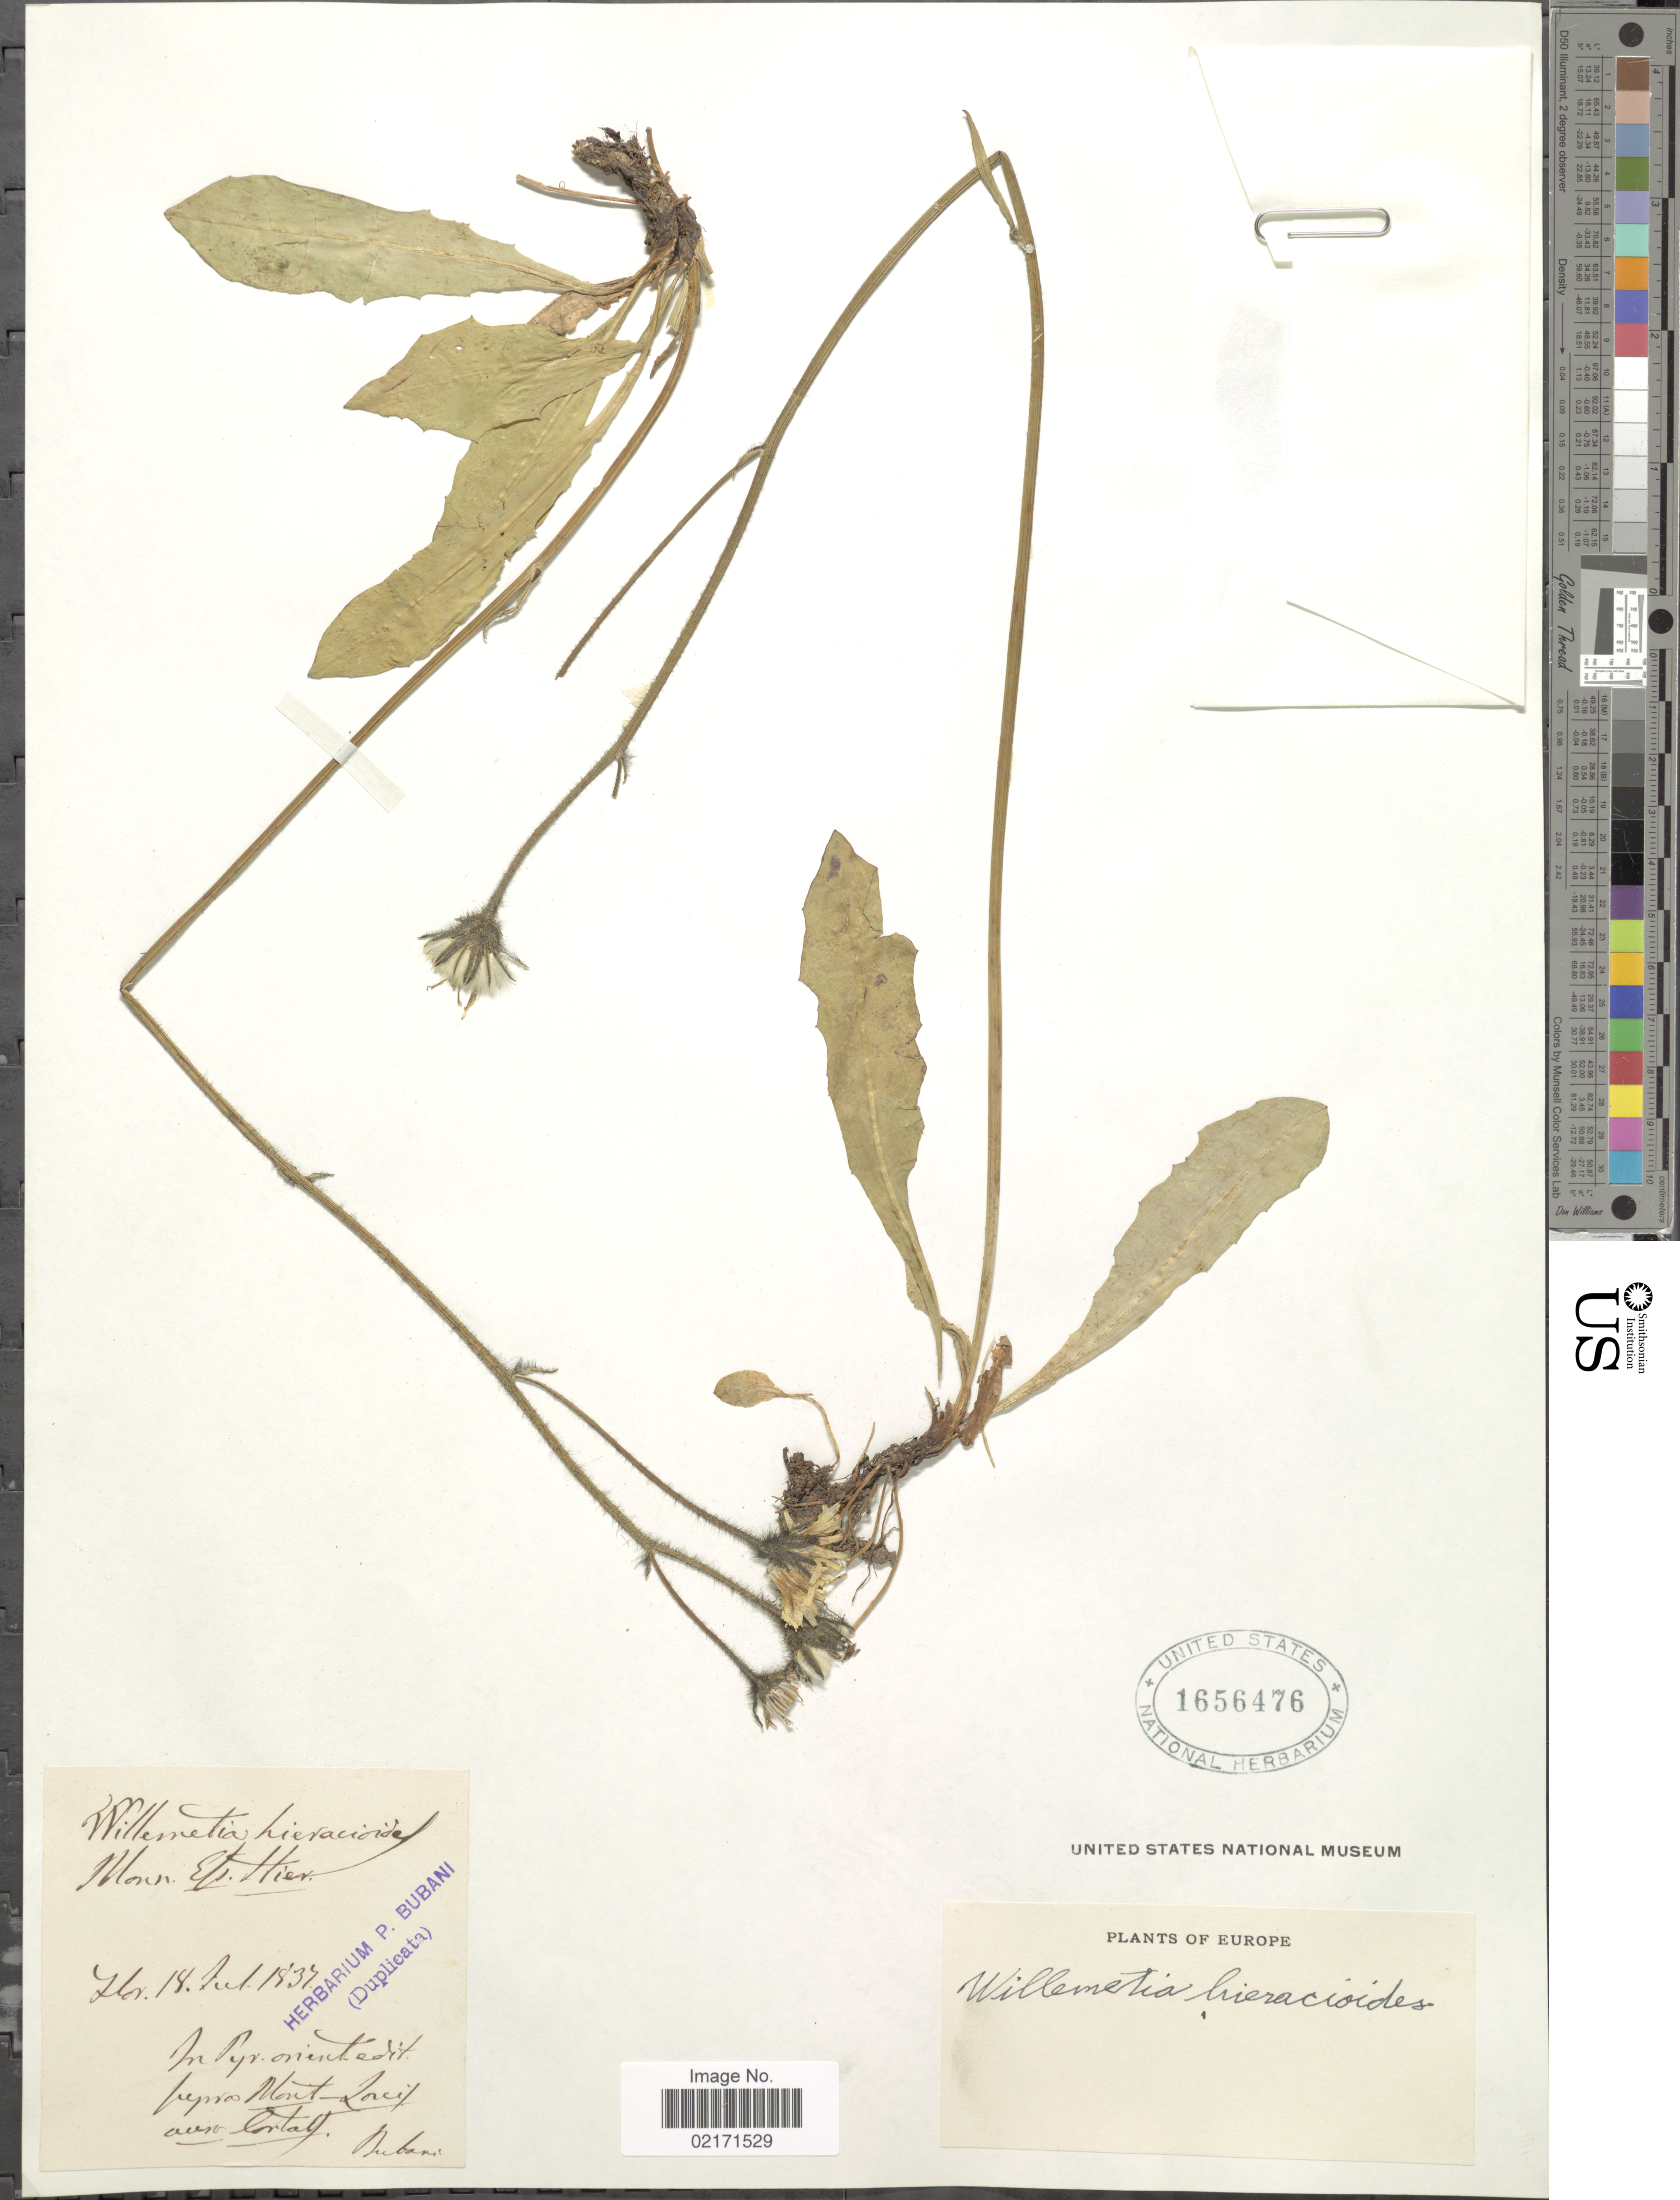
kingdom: Plantae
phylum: Tracheophyta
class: Magnoliopsida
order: Asterales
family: Asteraceae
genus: Tolpis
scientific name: Tolpis coronopifolia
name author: (Desf.) Biv.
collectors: P. Bubani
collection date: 1837-07-18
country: France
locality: Europe [illegible text]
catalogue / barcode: US 1656476